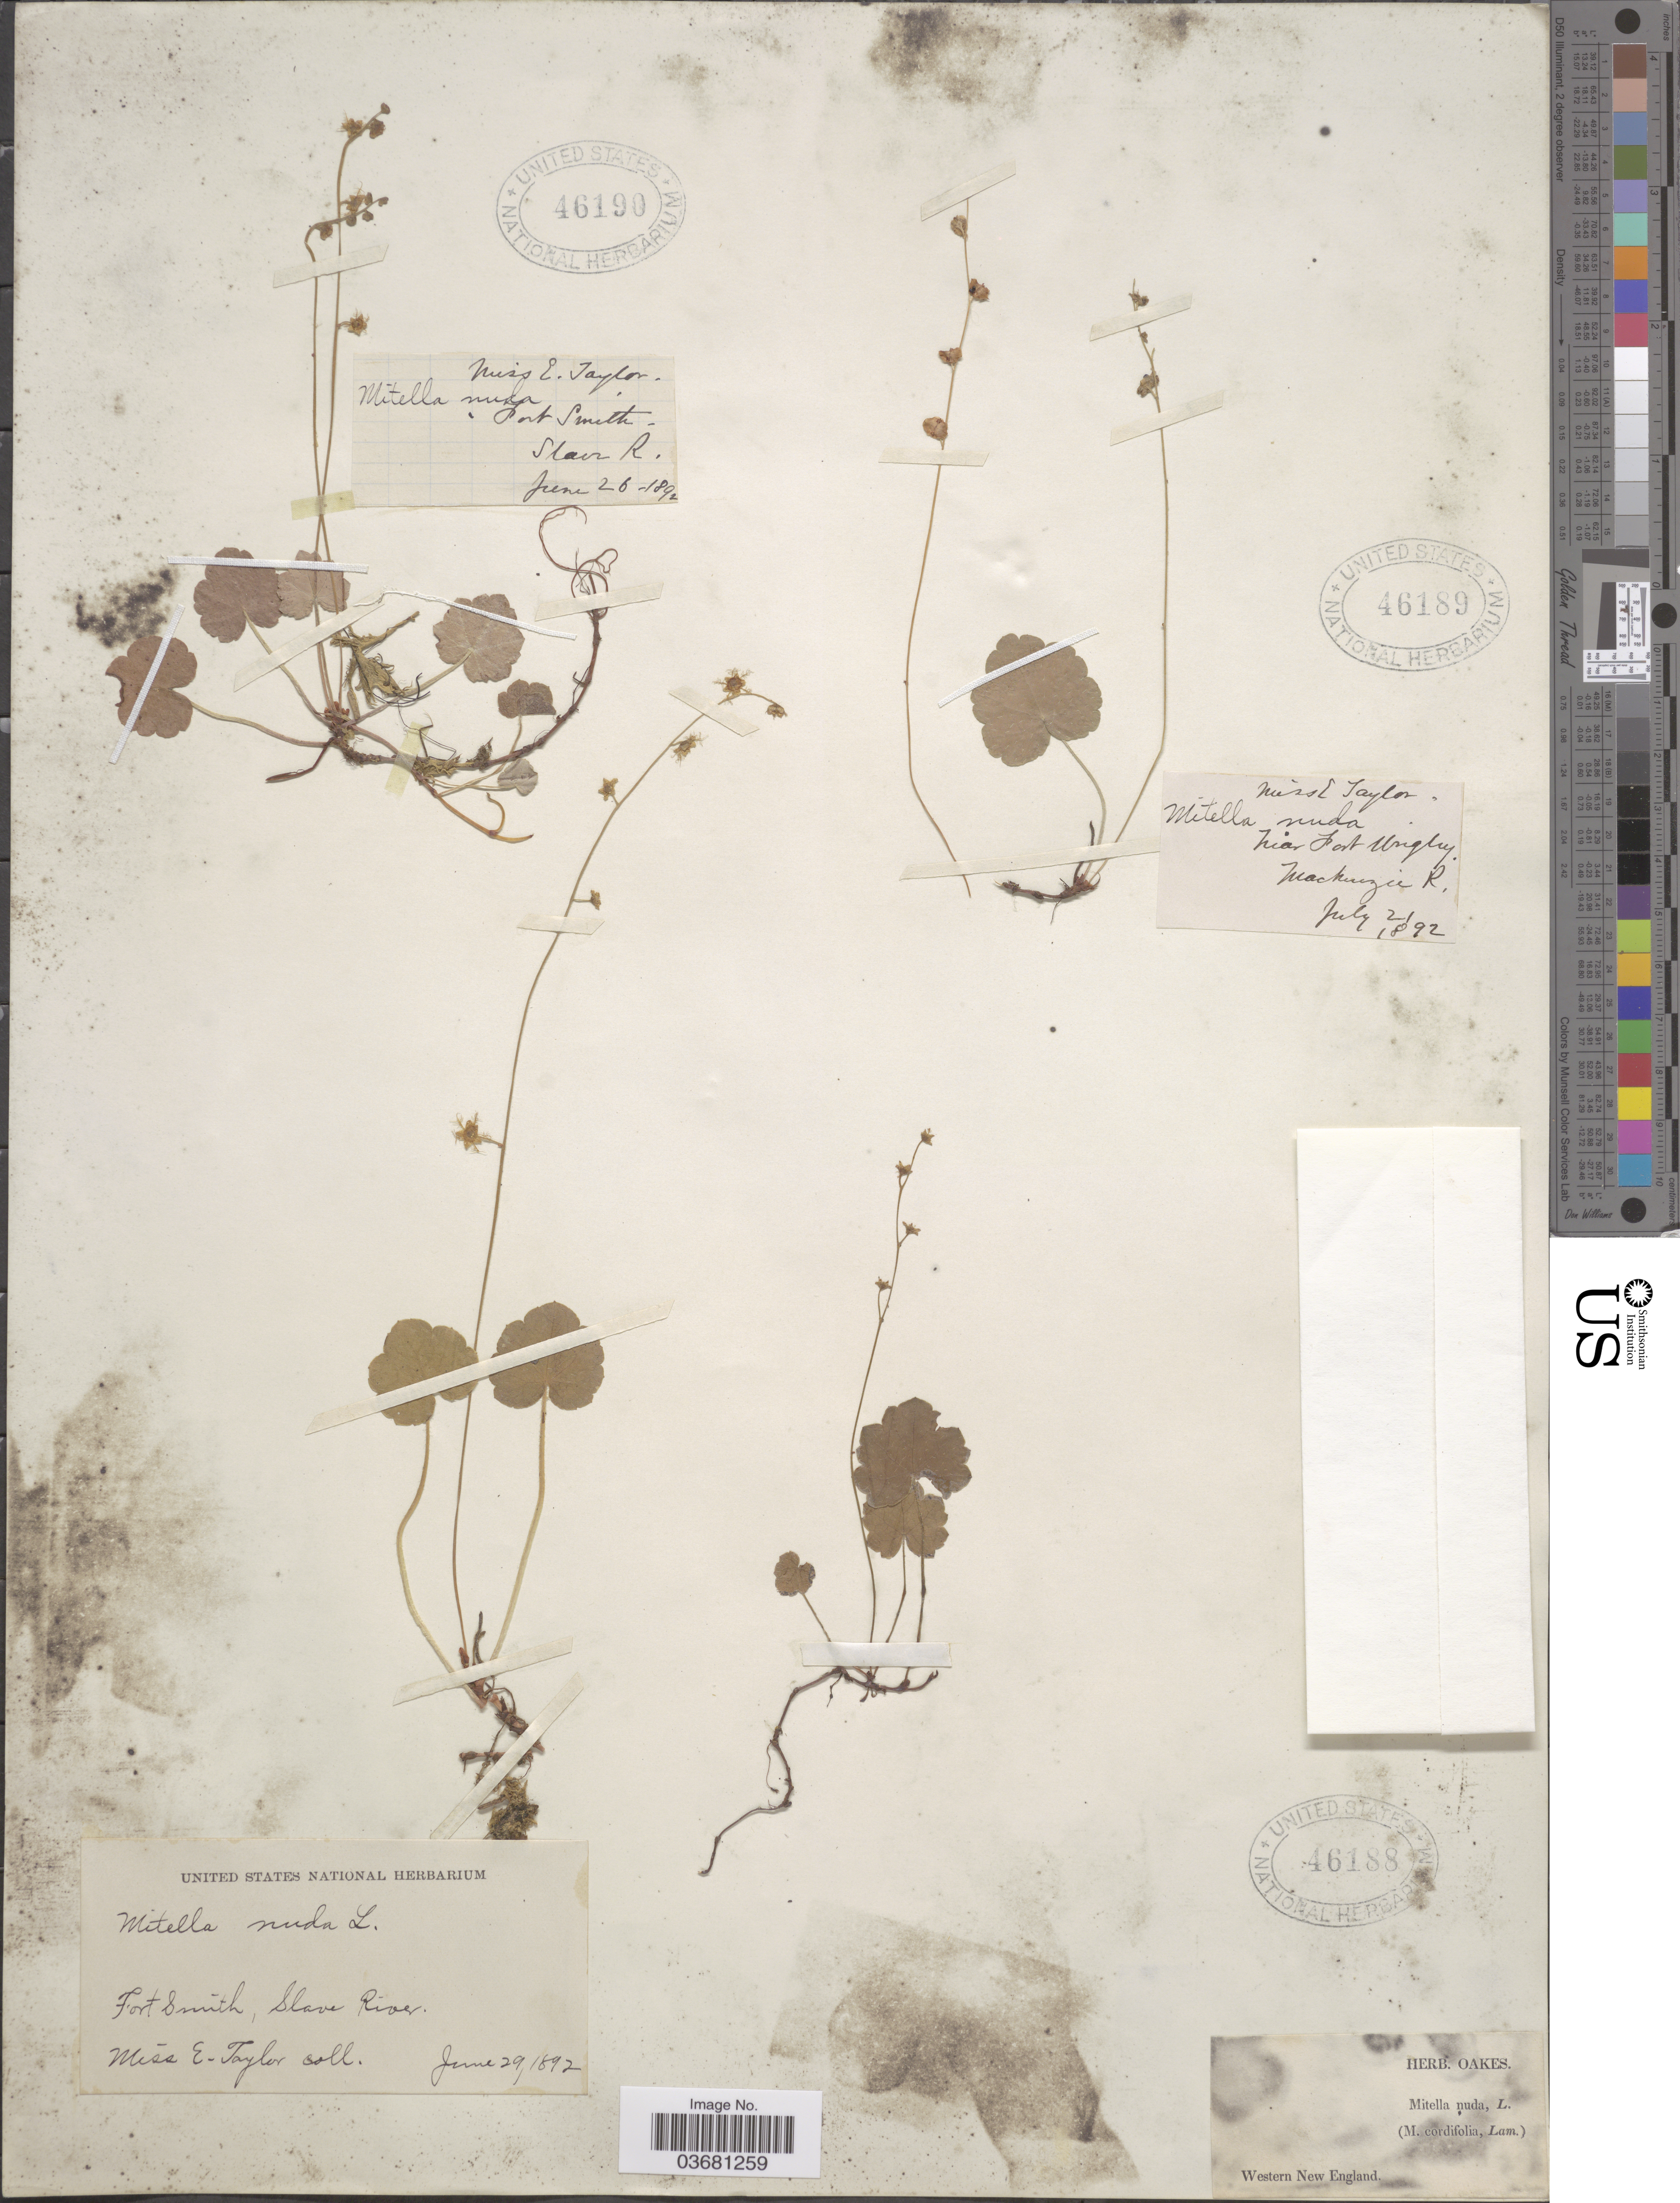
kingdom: Plantae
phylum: Tracheophyta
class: Magnoliopsida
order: Saxifragales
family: Saxifragaceae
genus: Mitella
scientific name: Mitella nuda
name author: L.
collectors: E. Taylor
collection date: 1892-07-21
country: Canada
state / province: Northwest Territories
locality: Near Fort Wrigley. Mackenzie R.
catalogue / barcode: US 46189-2